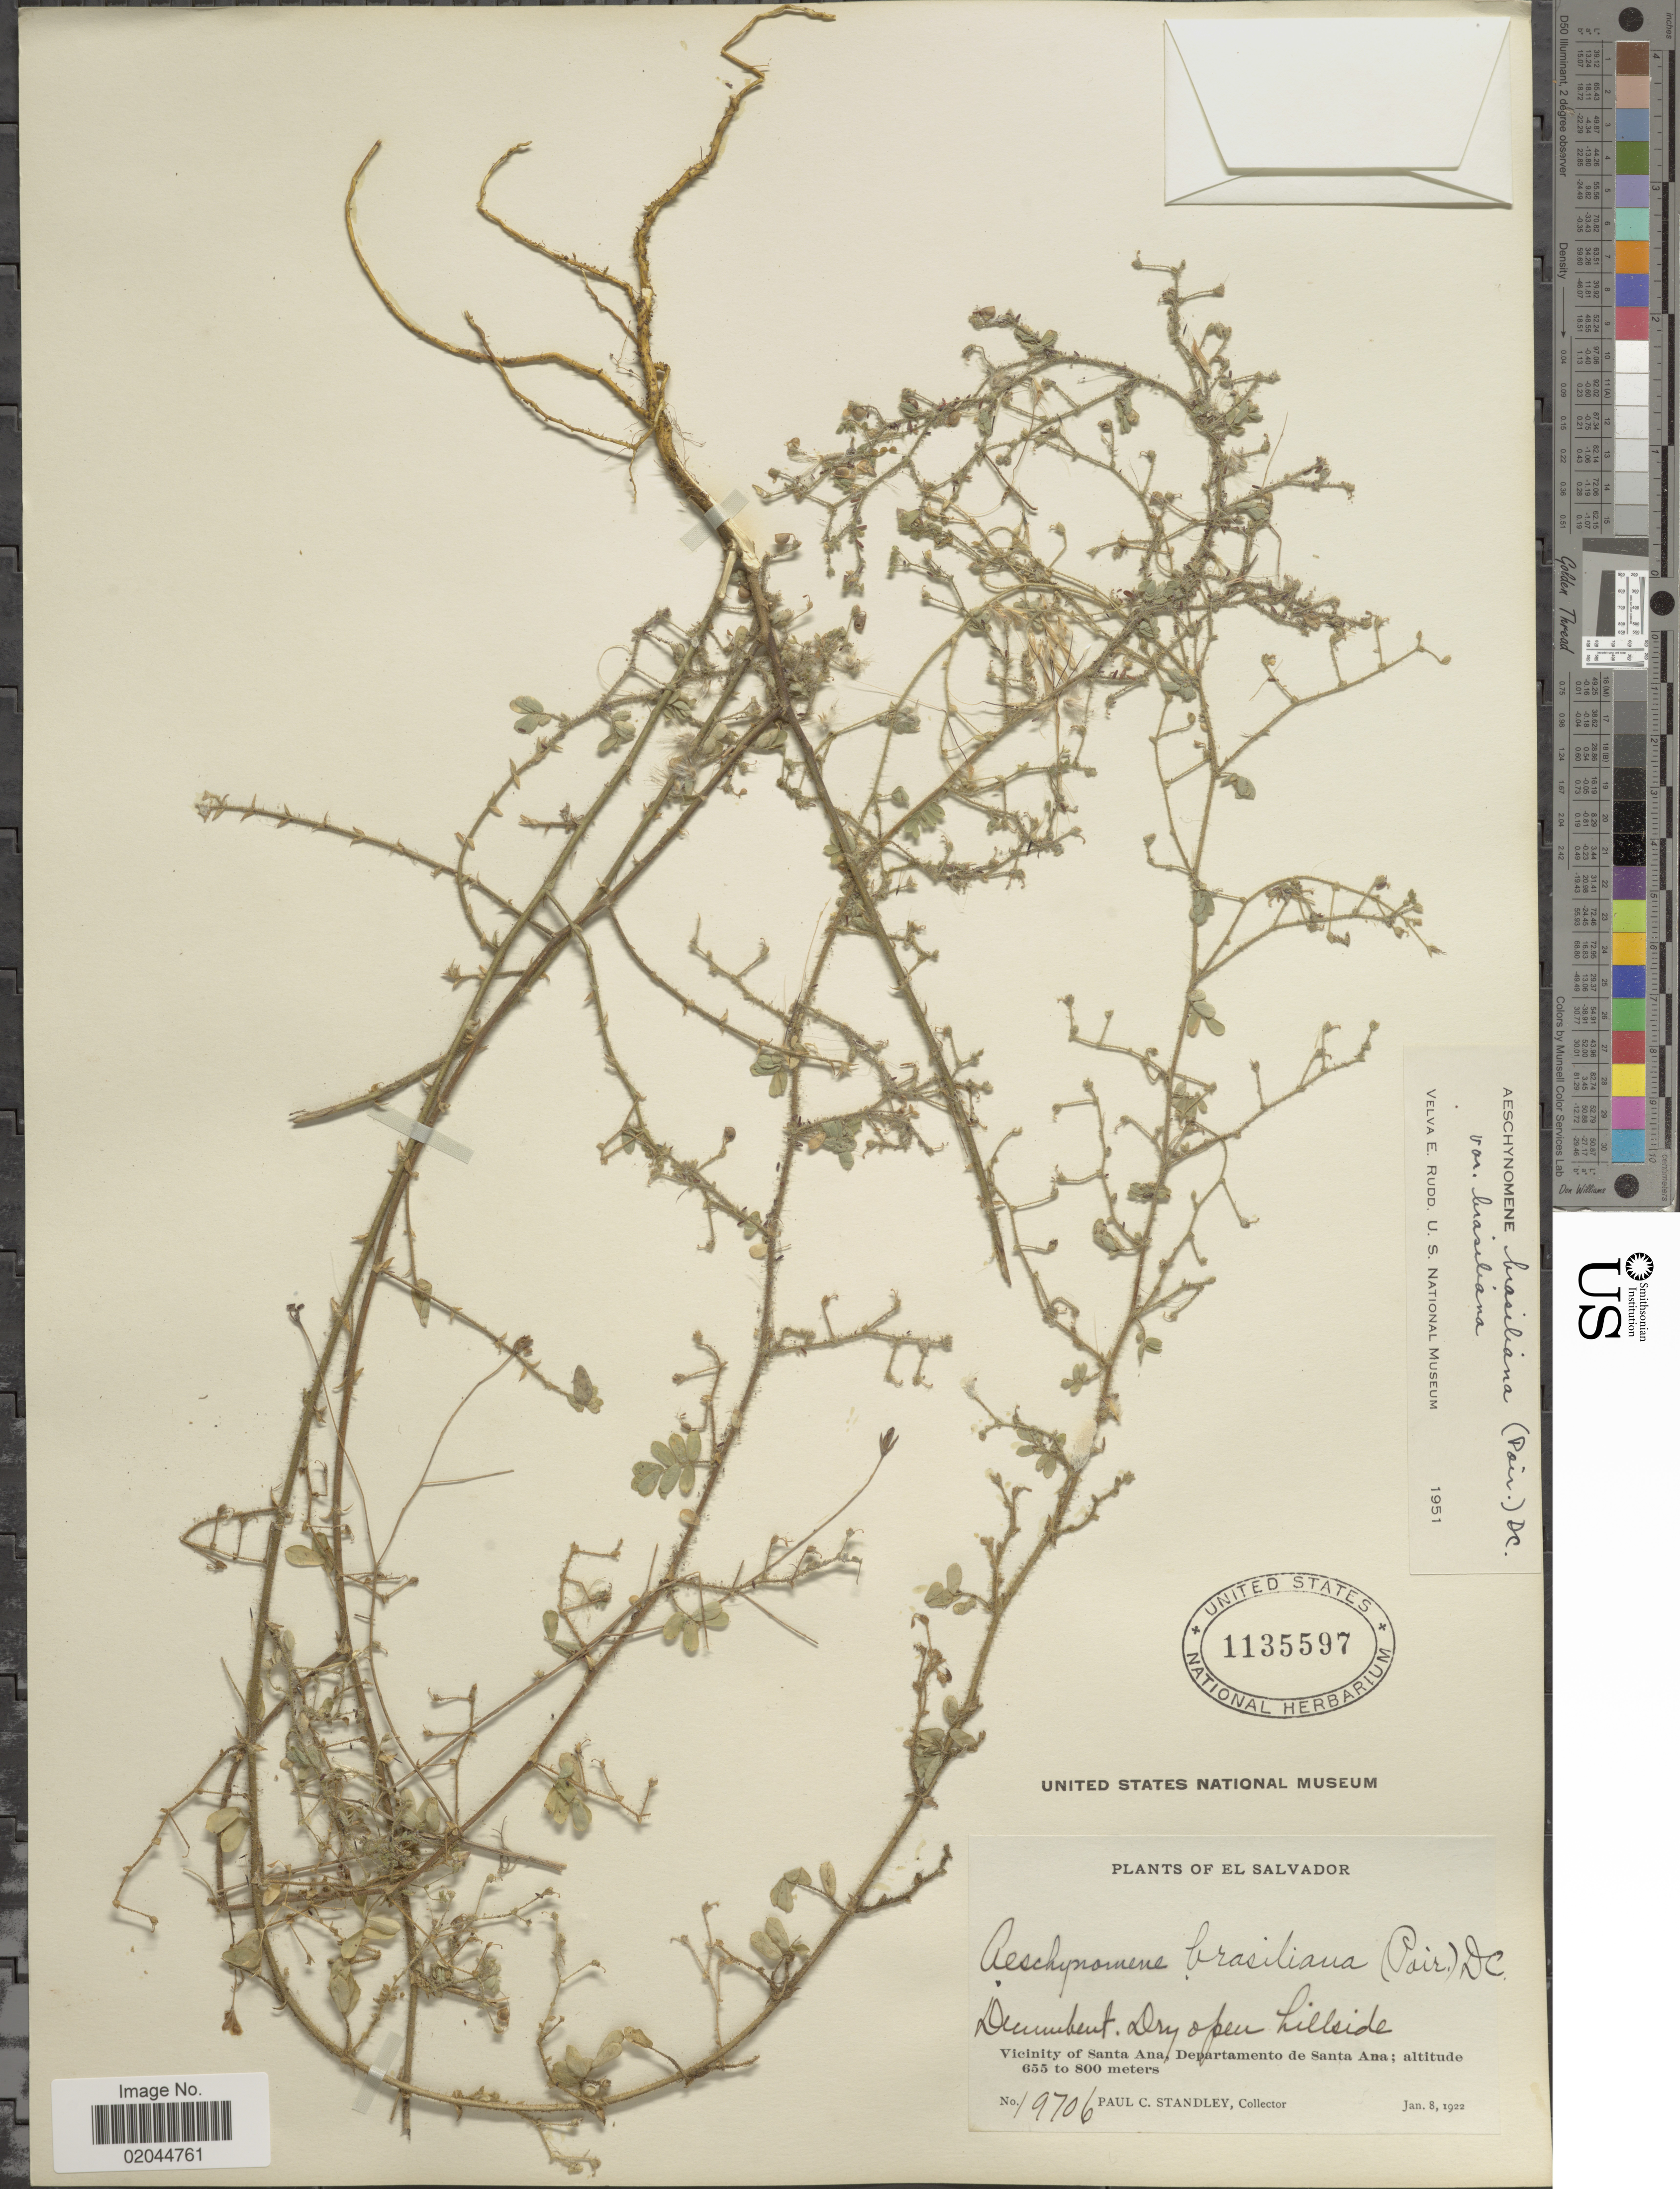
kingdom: Plantae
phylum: Tracheophyta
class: Magnoliopsida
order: Fabales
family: Fabaceae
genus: Aeschynomene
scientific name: Aeschynomene brasiliana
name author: (Poir.) DC.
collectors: P. C. Standley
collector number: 19706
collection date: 1922-01-08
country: El Salvador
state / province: Santa Ana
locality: Vicinity of Santa Ana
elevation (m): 655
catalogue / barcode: US 1135597